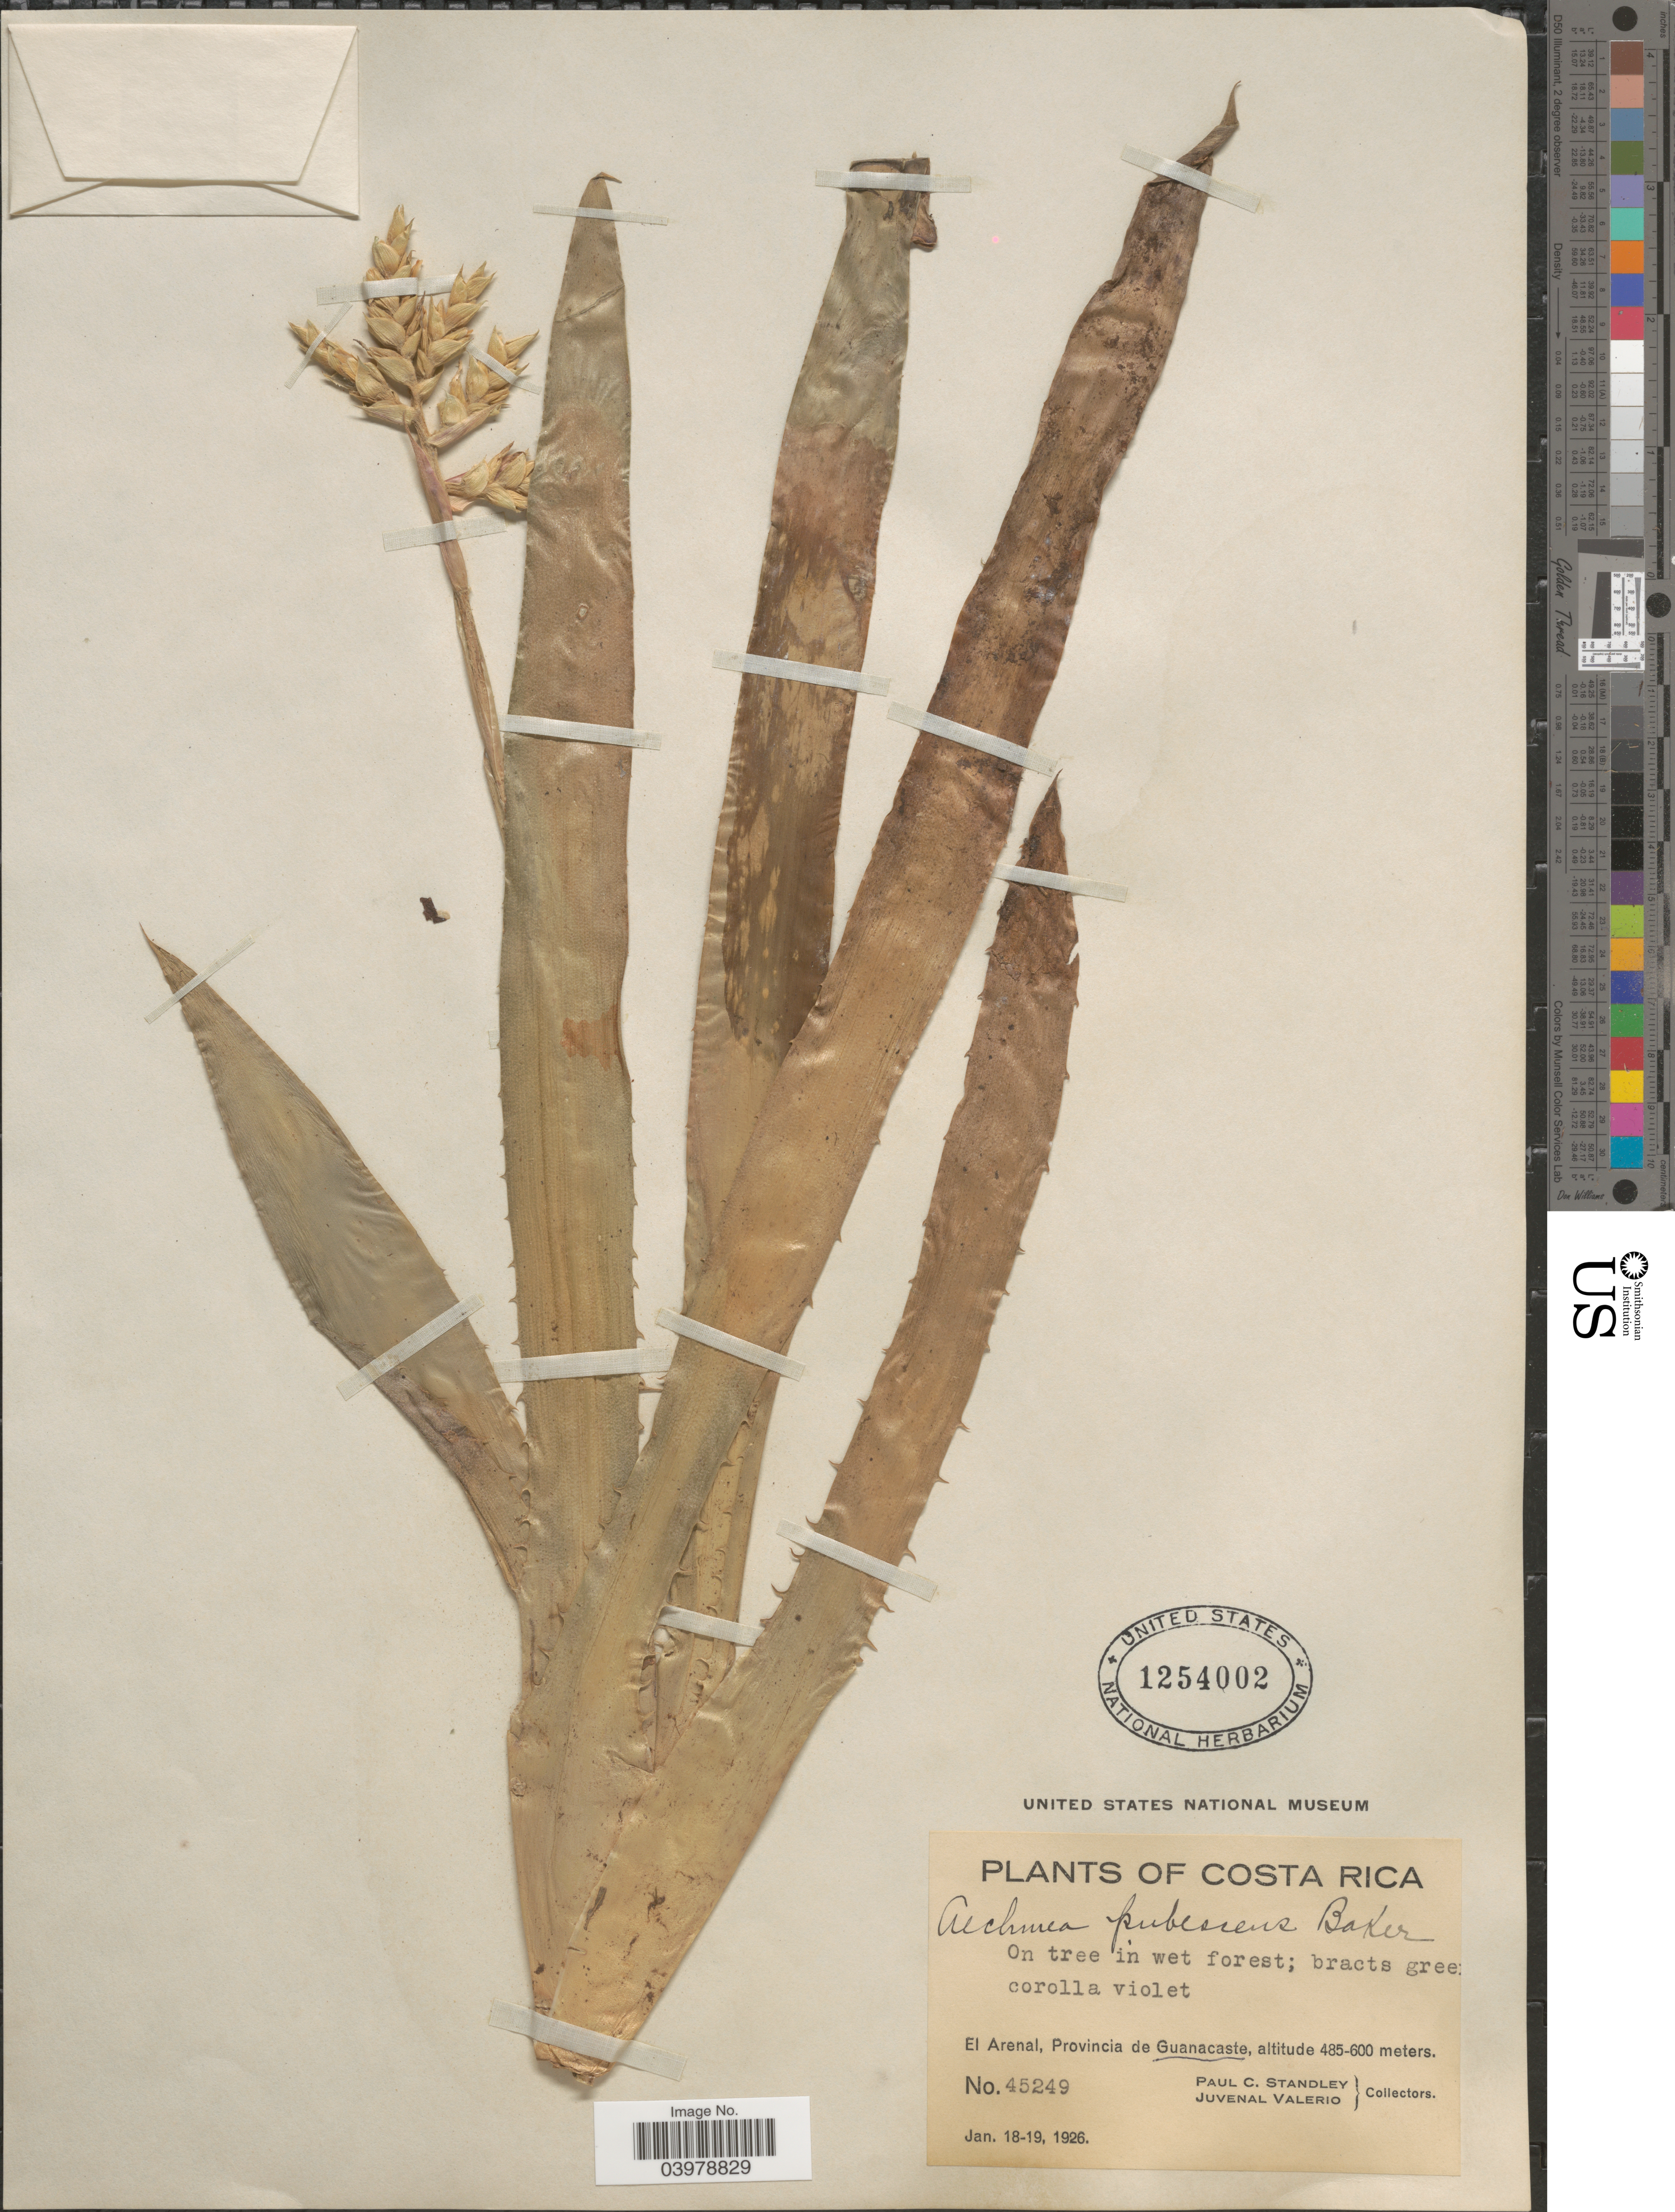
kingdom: Plantae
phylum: Tracheophyta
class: Liliopsida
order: Poales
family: Bromeliaceae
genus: Aechmea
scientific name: Aechmea pubescens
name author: Baker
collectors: P. C. Standley & J. Valerio R.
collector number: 45249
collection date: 1926-01-18/1926-01-19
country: Costa Rica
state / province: Guanacaste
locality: El Arenal.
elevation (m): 485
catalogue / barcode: US 1254002